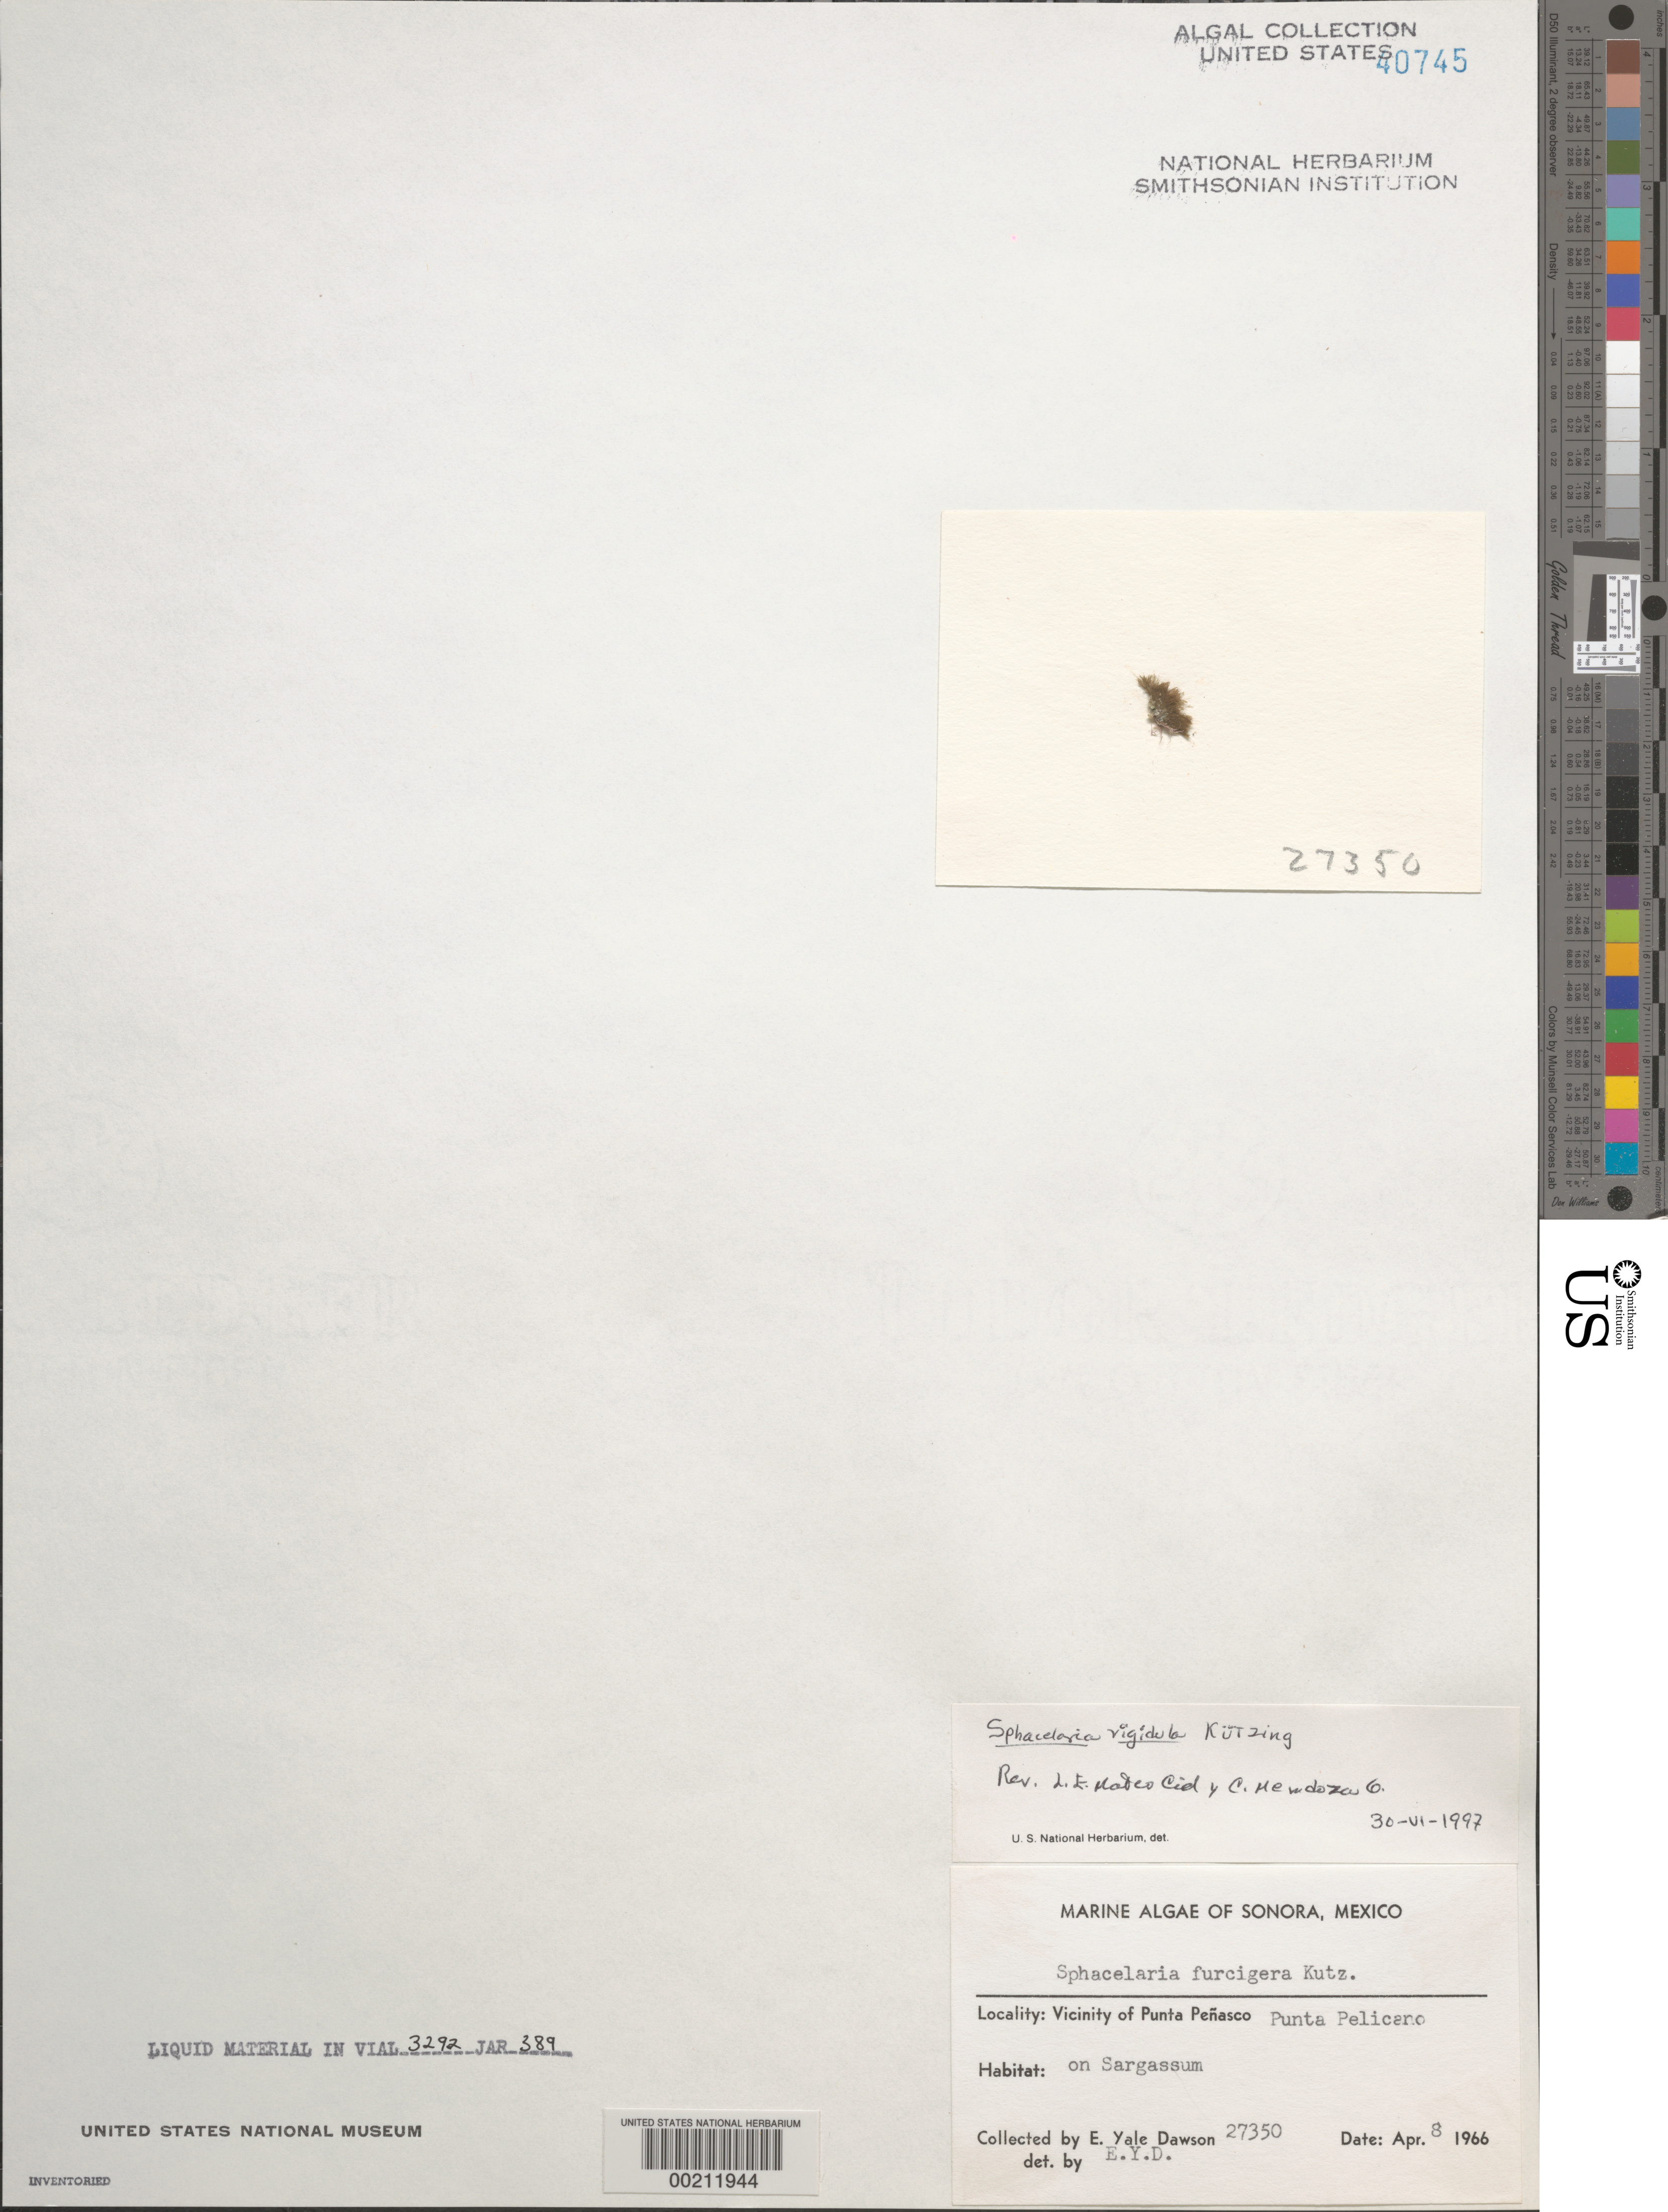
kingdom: Chromista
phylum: Ochrophyta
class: Phaeophyceae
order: Sphacelariales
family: Sphacelariaceae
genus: Sphacelaria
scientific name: Sphacelaria rigidula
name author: Kütz.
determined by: Mendoza G., C.; Mateo. Cid, L. E.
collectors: A. Dennis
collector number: EYD 27350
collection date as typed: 08 Apr 1966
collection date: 1966-04-08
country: Mexico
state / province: Sonora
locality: Punta pelicano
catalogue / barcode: US 40745